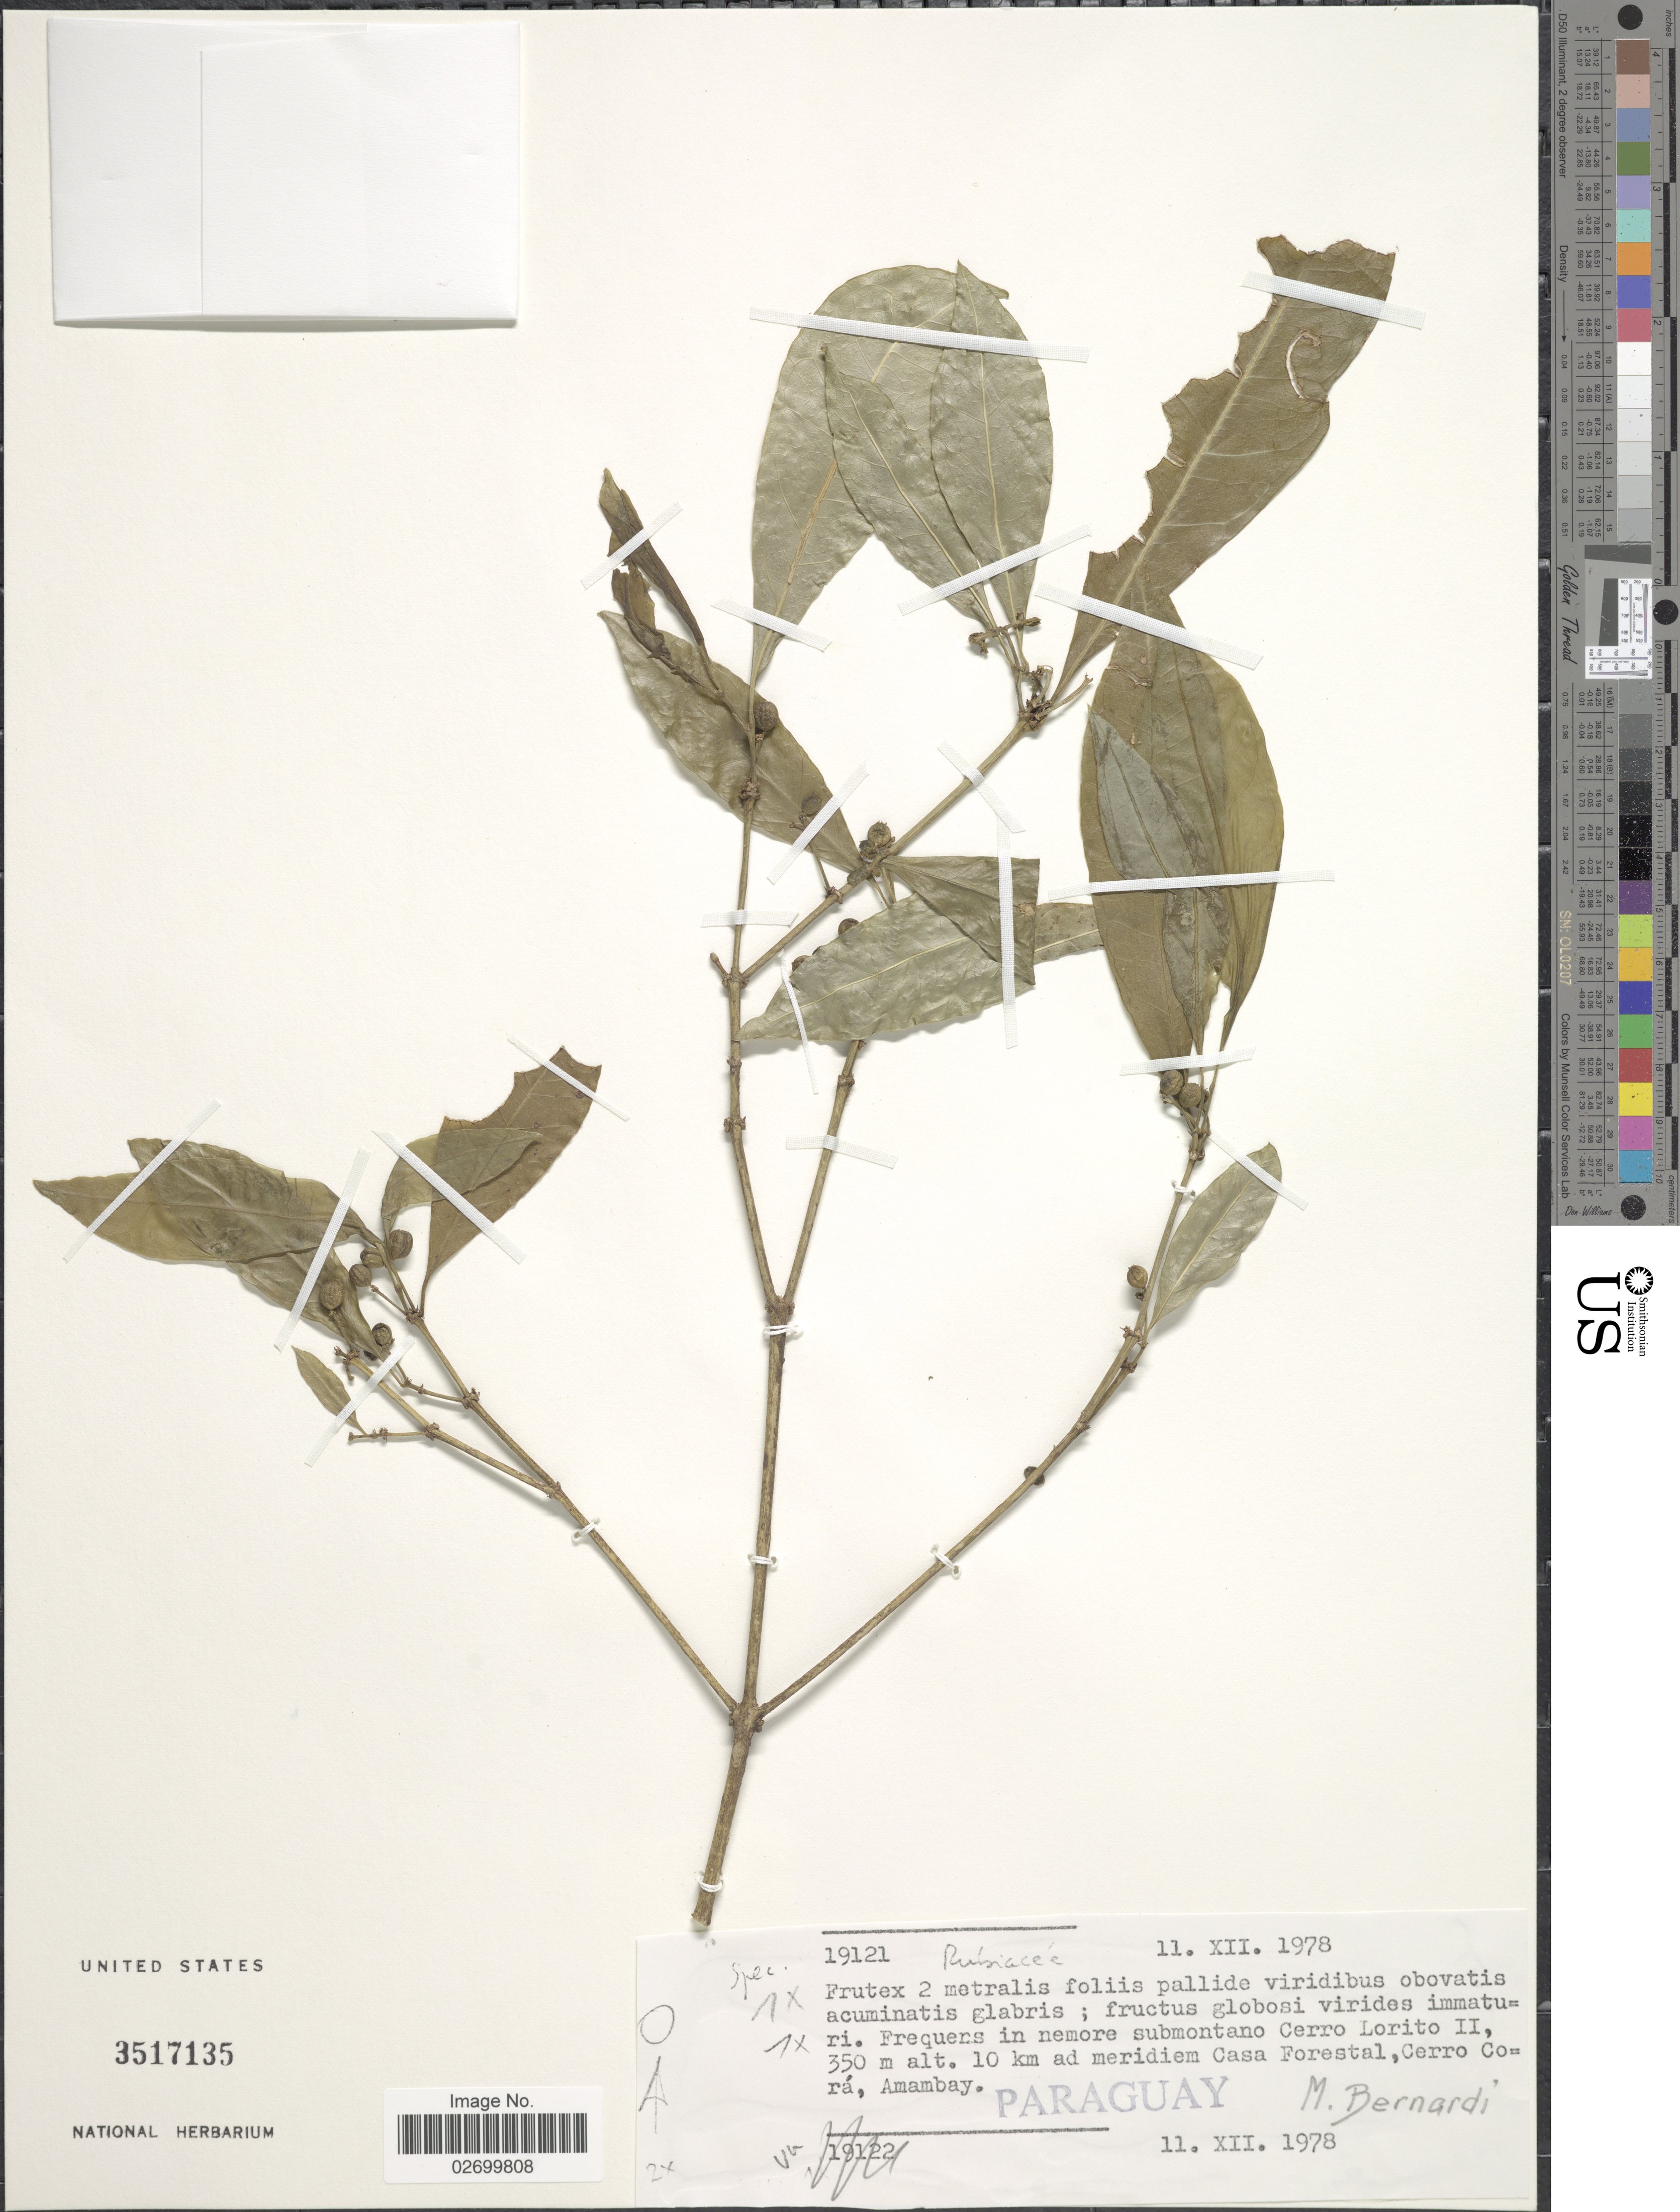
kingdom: Plantae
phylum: Tracheophyta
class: Magnoliopsida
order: Gentianales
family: Rubiaceae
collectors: M. Bernardi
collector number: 19121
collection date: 1978-12-11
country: Paraguay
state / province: Amambay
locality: Frequens in nemore submontano Cerro Lorito II, 10 km ad meridiem Casa Forestal, Cerro Cora.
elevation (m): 350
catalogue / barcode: US 3517135